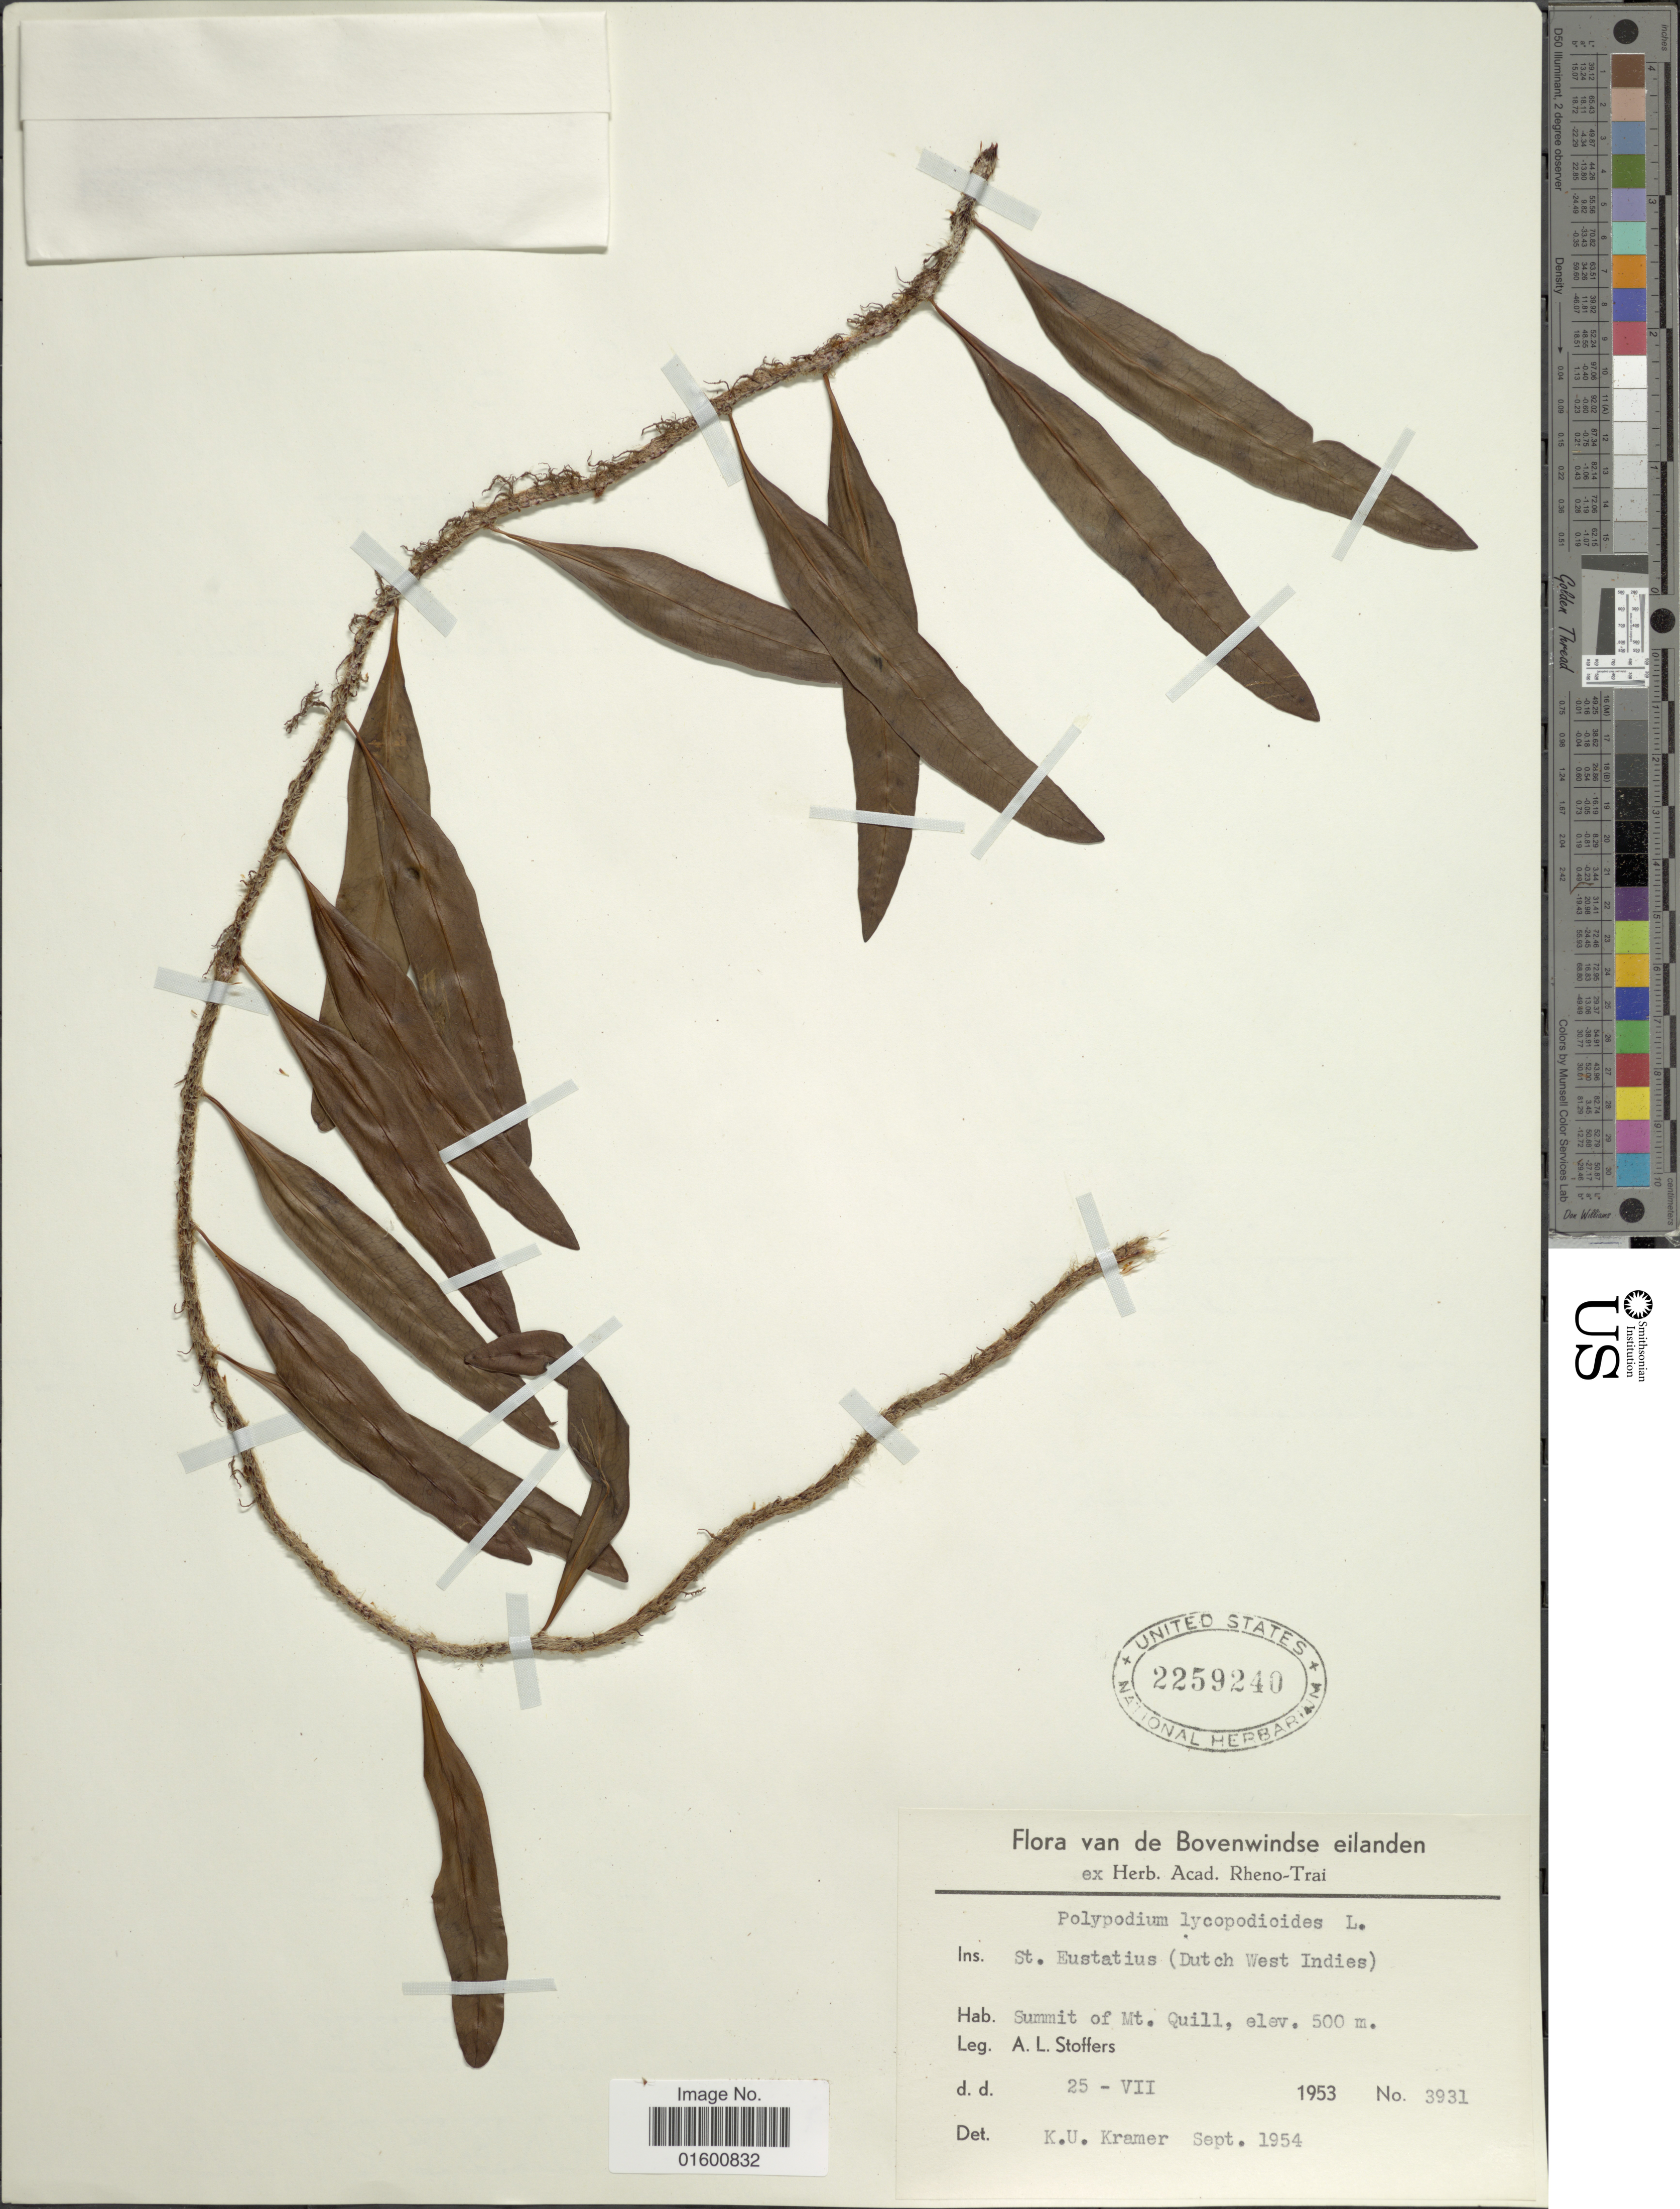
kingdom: Plantae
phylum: Tracheophyta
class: Polypodiopsida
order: Polypodiales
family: Polypodiaceae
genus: Microgramma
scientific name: Microgramma lycopodioides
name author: (L.) Copel.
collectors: A. Stoffers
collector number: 3931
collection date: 1953-07-25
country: Netherlands Antilles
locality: Bovenwindse Eilanden, Ins. Eustatius (Dutch West Indies), Summit of Mt. Quill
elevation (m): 500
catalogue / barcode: US 2259240